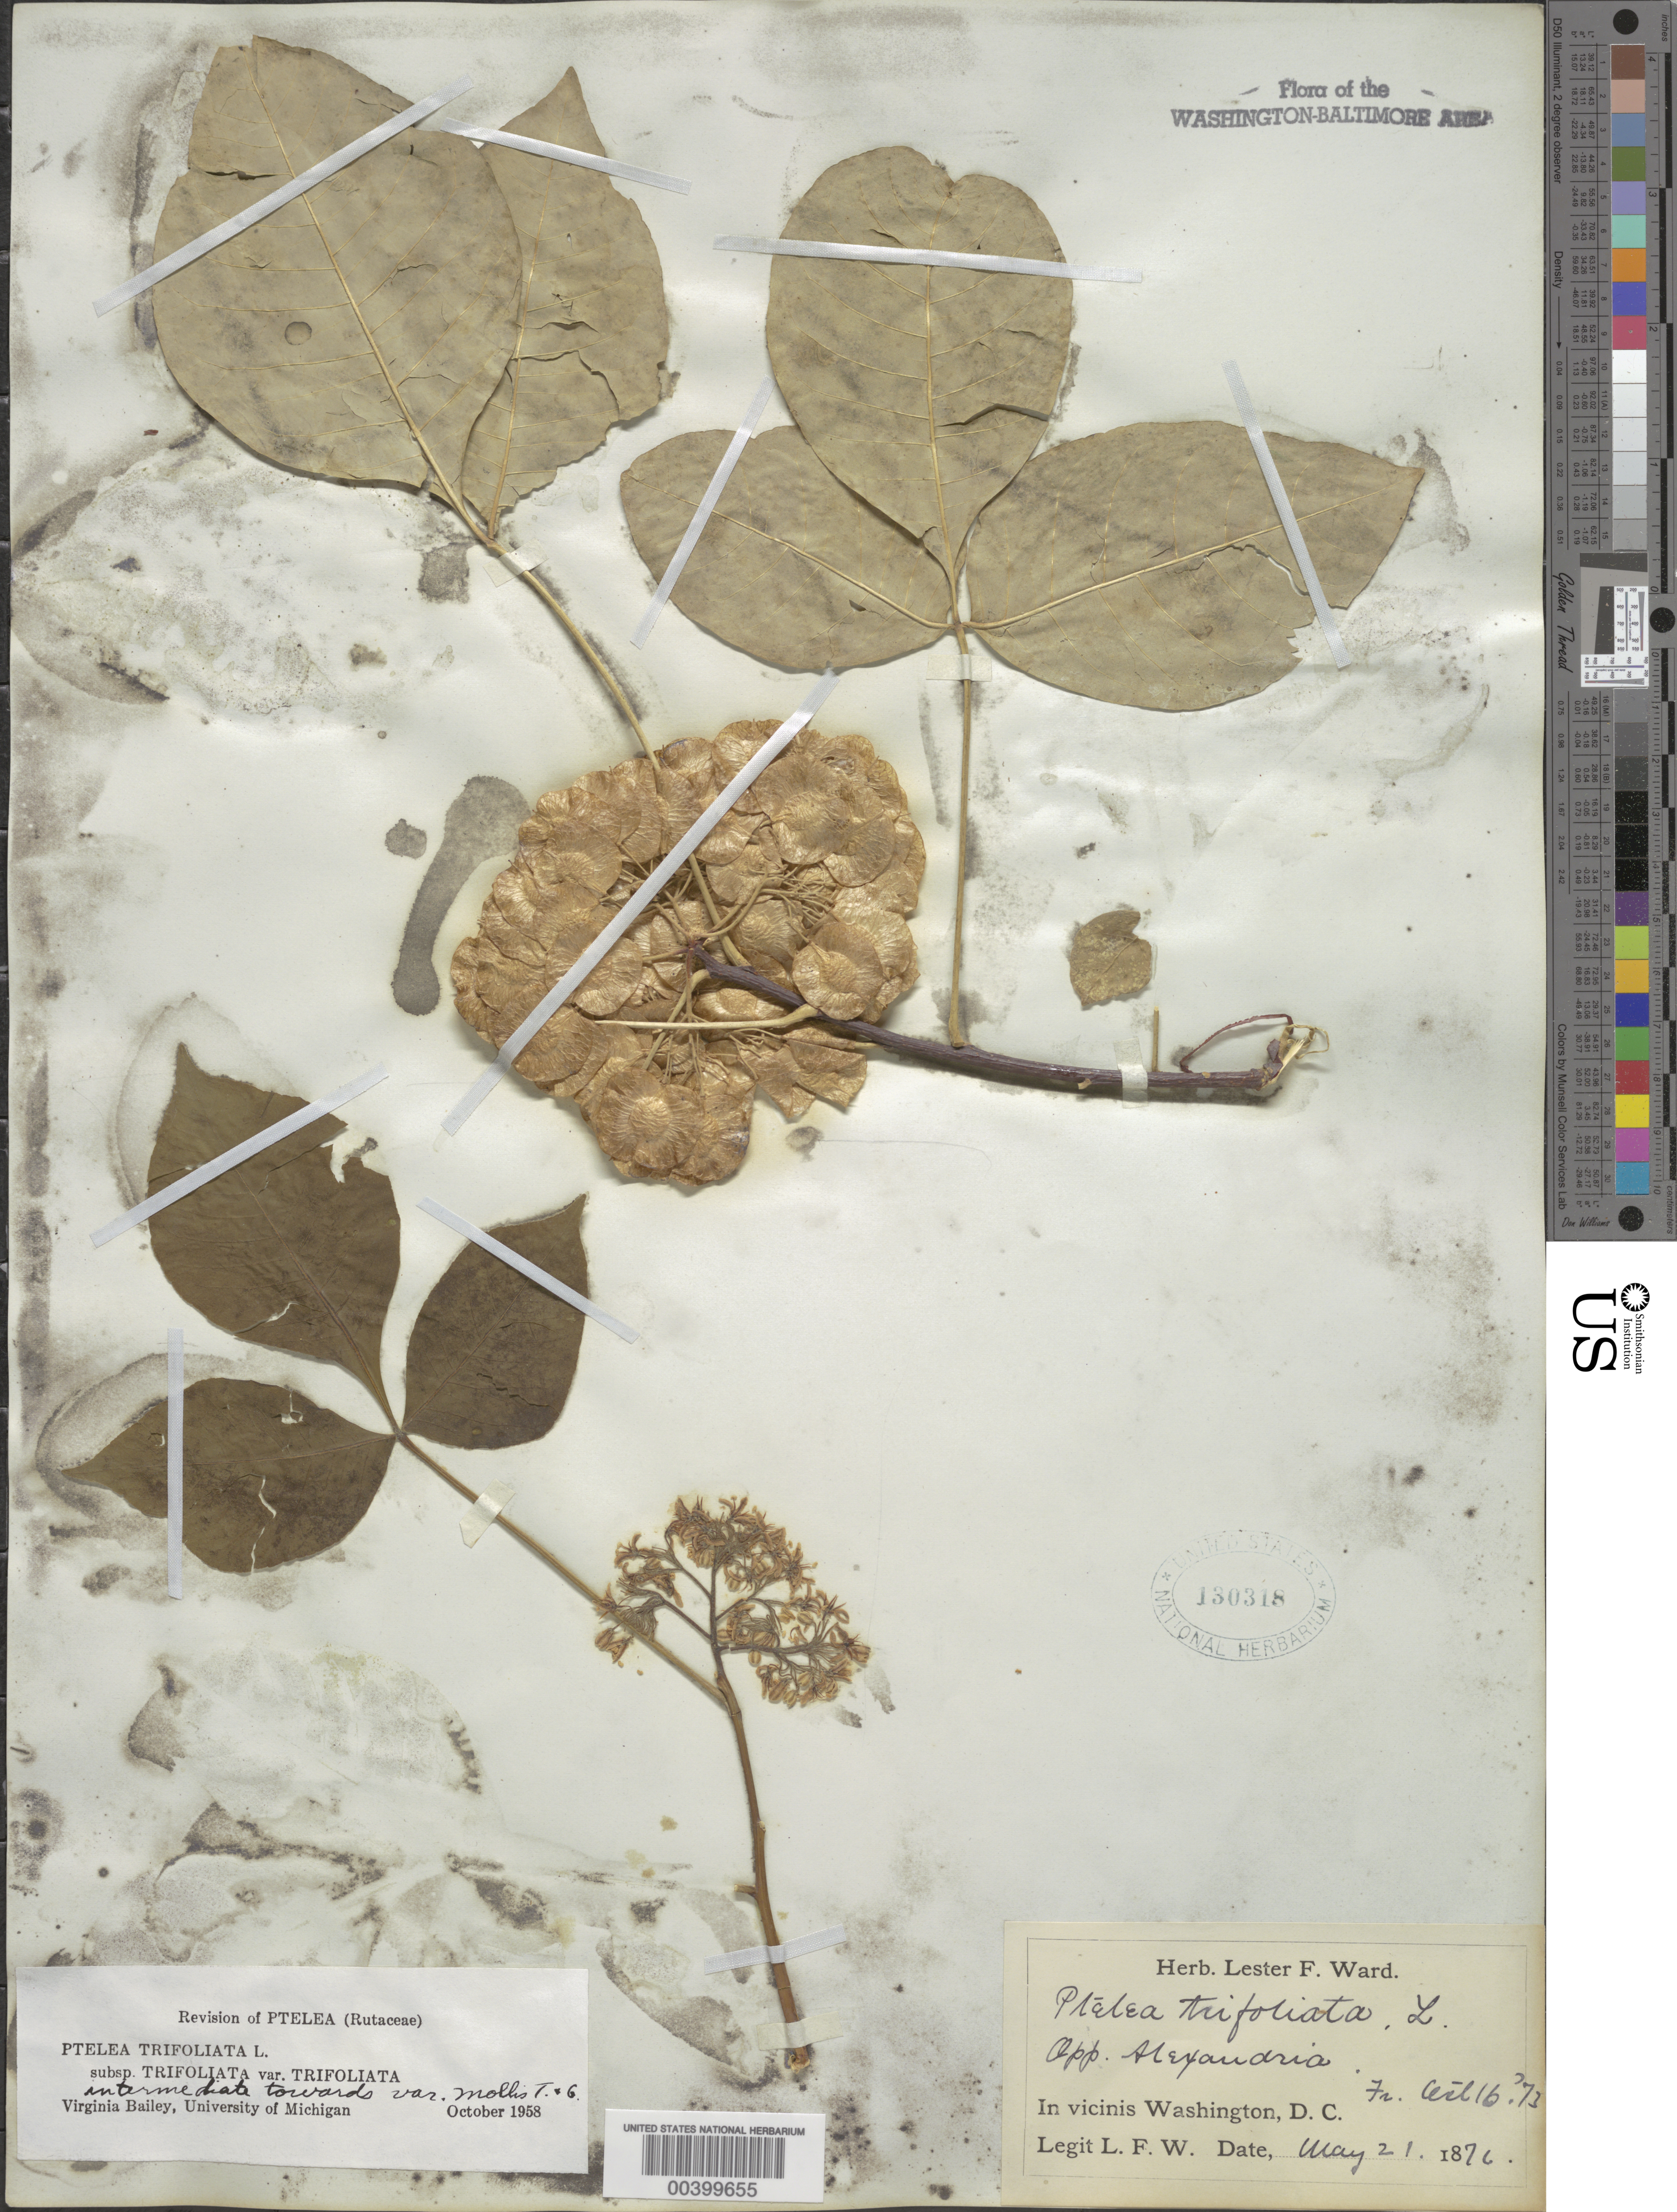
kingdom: Plantae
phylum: Tracheophyta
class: Magnoliopsida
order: Sapindales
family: Rutaceae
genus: Ptelea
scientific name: Ptelea trifoliata var. trifoliata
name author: L.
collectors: L. F. Ward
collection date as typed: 21 May 1876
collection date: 1876-05-21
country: United States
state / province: District of Columbia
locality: Opposite Alexandria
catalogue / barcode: US 130318